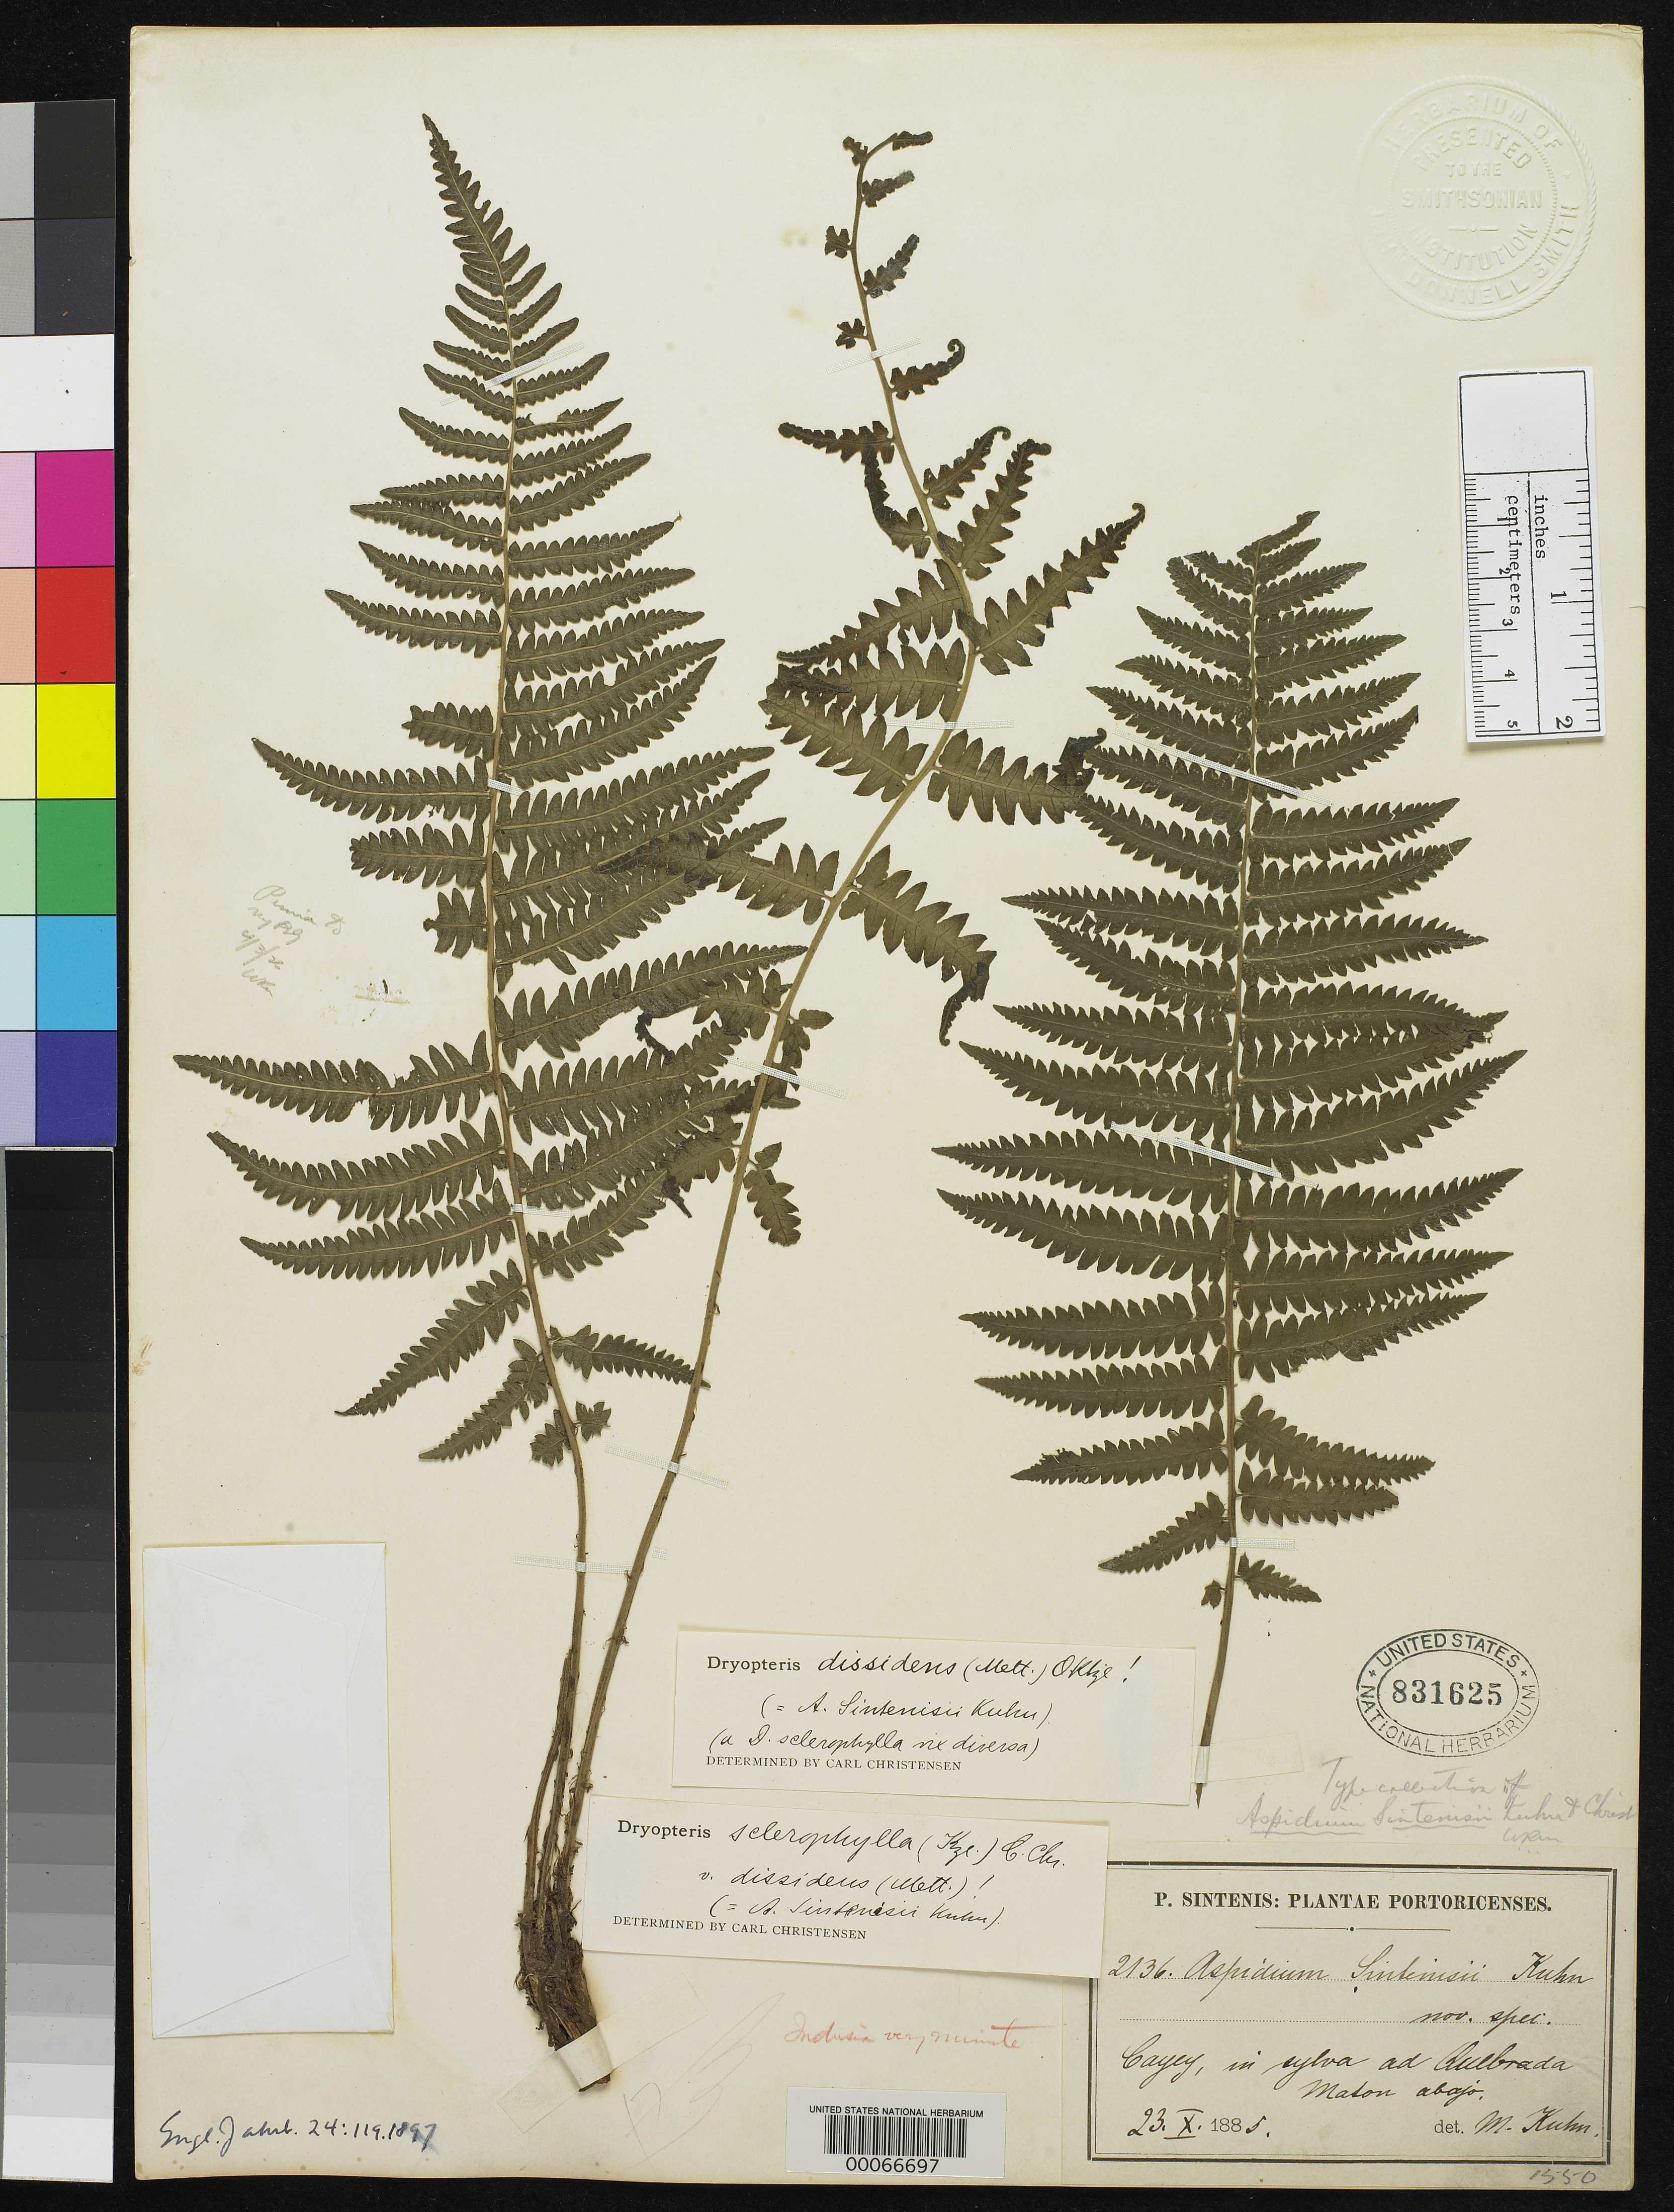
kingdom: Plantae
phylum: Tracheophyta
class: Polypodiopsida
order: Polypodiales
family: Tectariaceae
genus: Aspidium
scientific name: Aspidium sintenisii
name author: Kuhn & Christ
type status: Type Collection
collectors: P. Sintenis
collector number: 2136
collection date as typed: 23 Oct 1885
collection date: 1885-10-23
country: Puerto Rico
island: Greater Antilles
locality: Cayey, in silve ad Quebrada Mason Abajo.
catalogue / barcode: US 831625